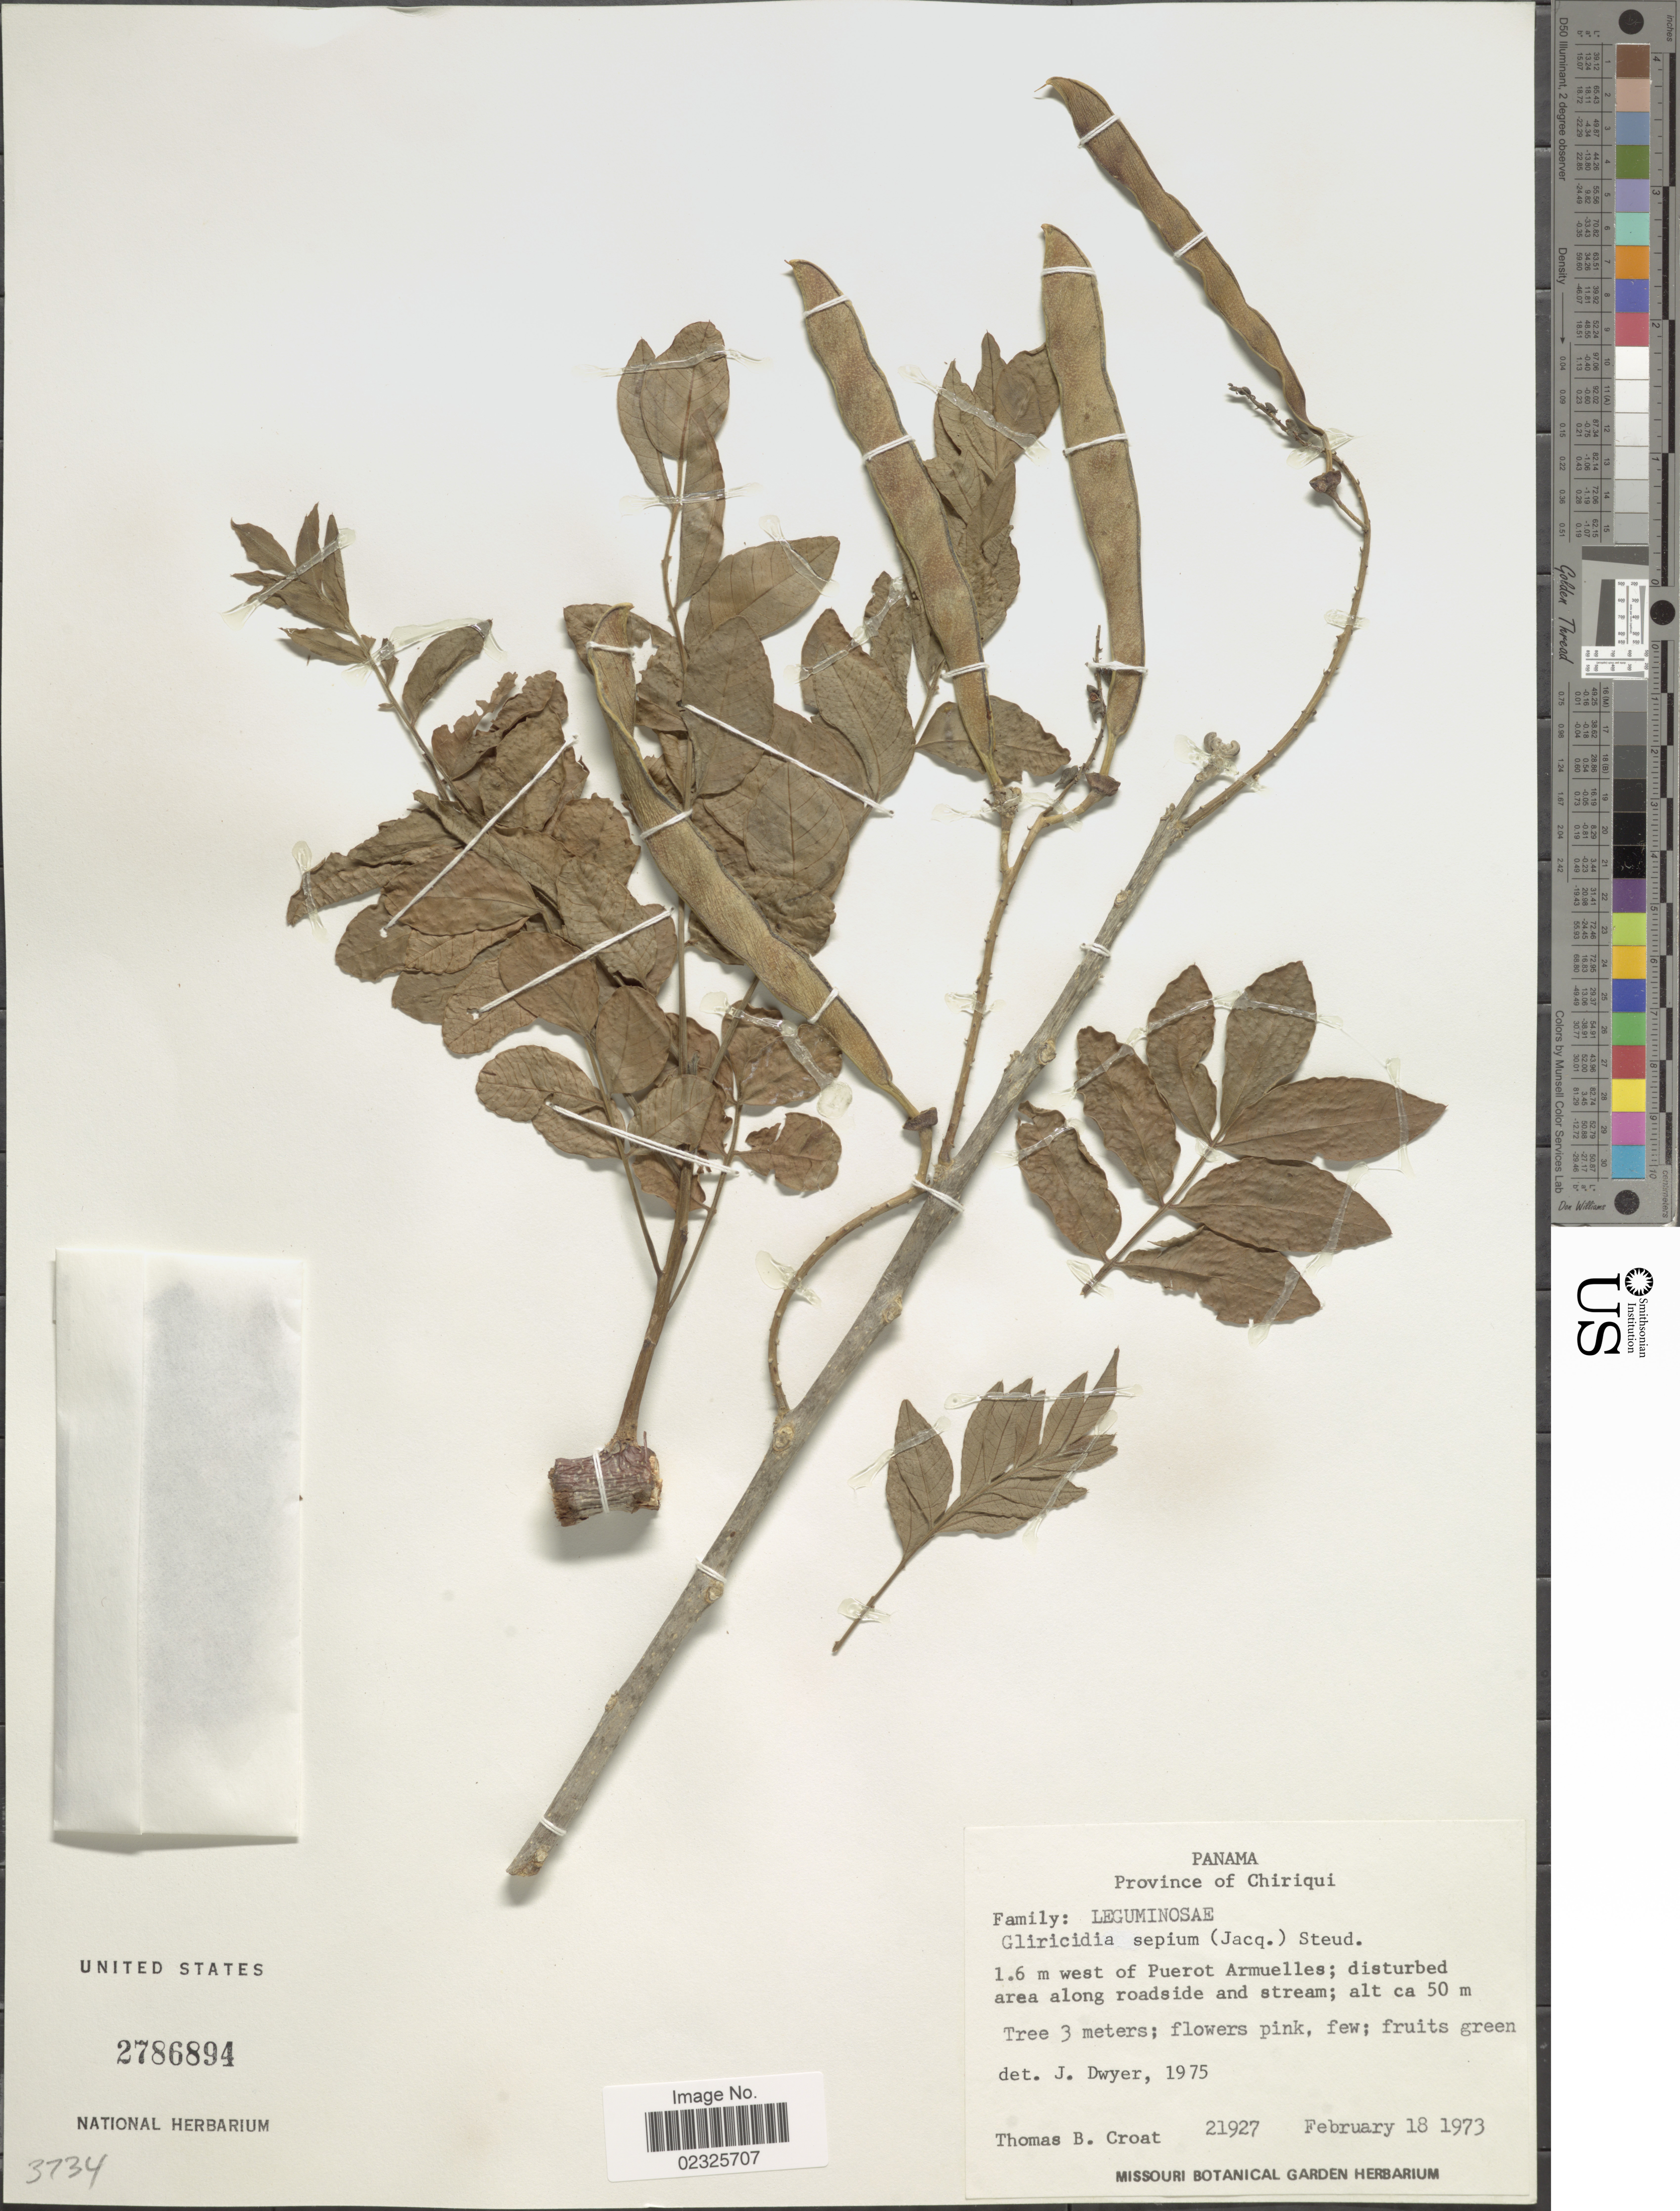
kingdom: Plantae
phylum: Tracheophyta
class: Magnoliopsida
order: Fabales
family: Fabaceae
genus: Gliricidia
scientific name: Gliricidia sepium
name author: (Jacq.) Kunth ex Walp.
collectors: T. B. Croat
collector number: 21927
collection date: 1973-02-18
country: Panama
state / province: Chiriqui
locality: Province of Chiriqui. 1.6 m west of Puerot Armuelles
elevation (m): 50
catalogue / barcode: US 2786894